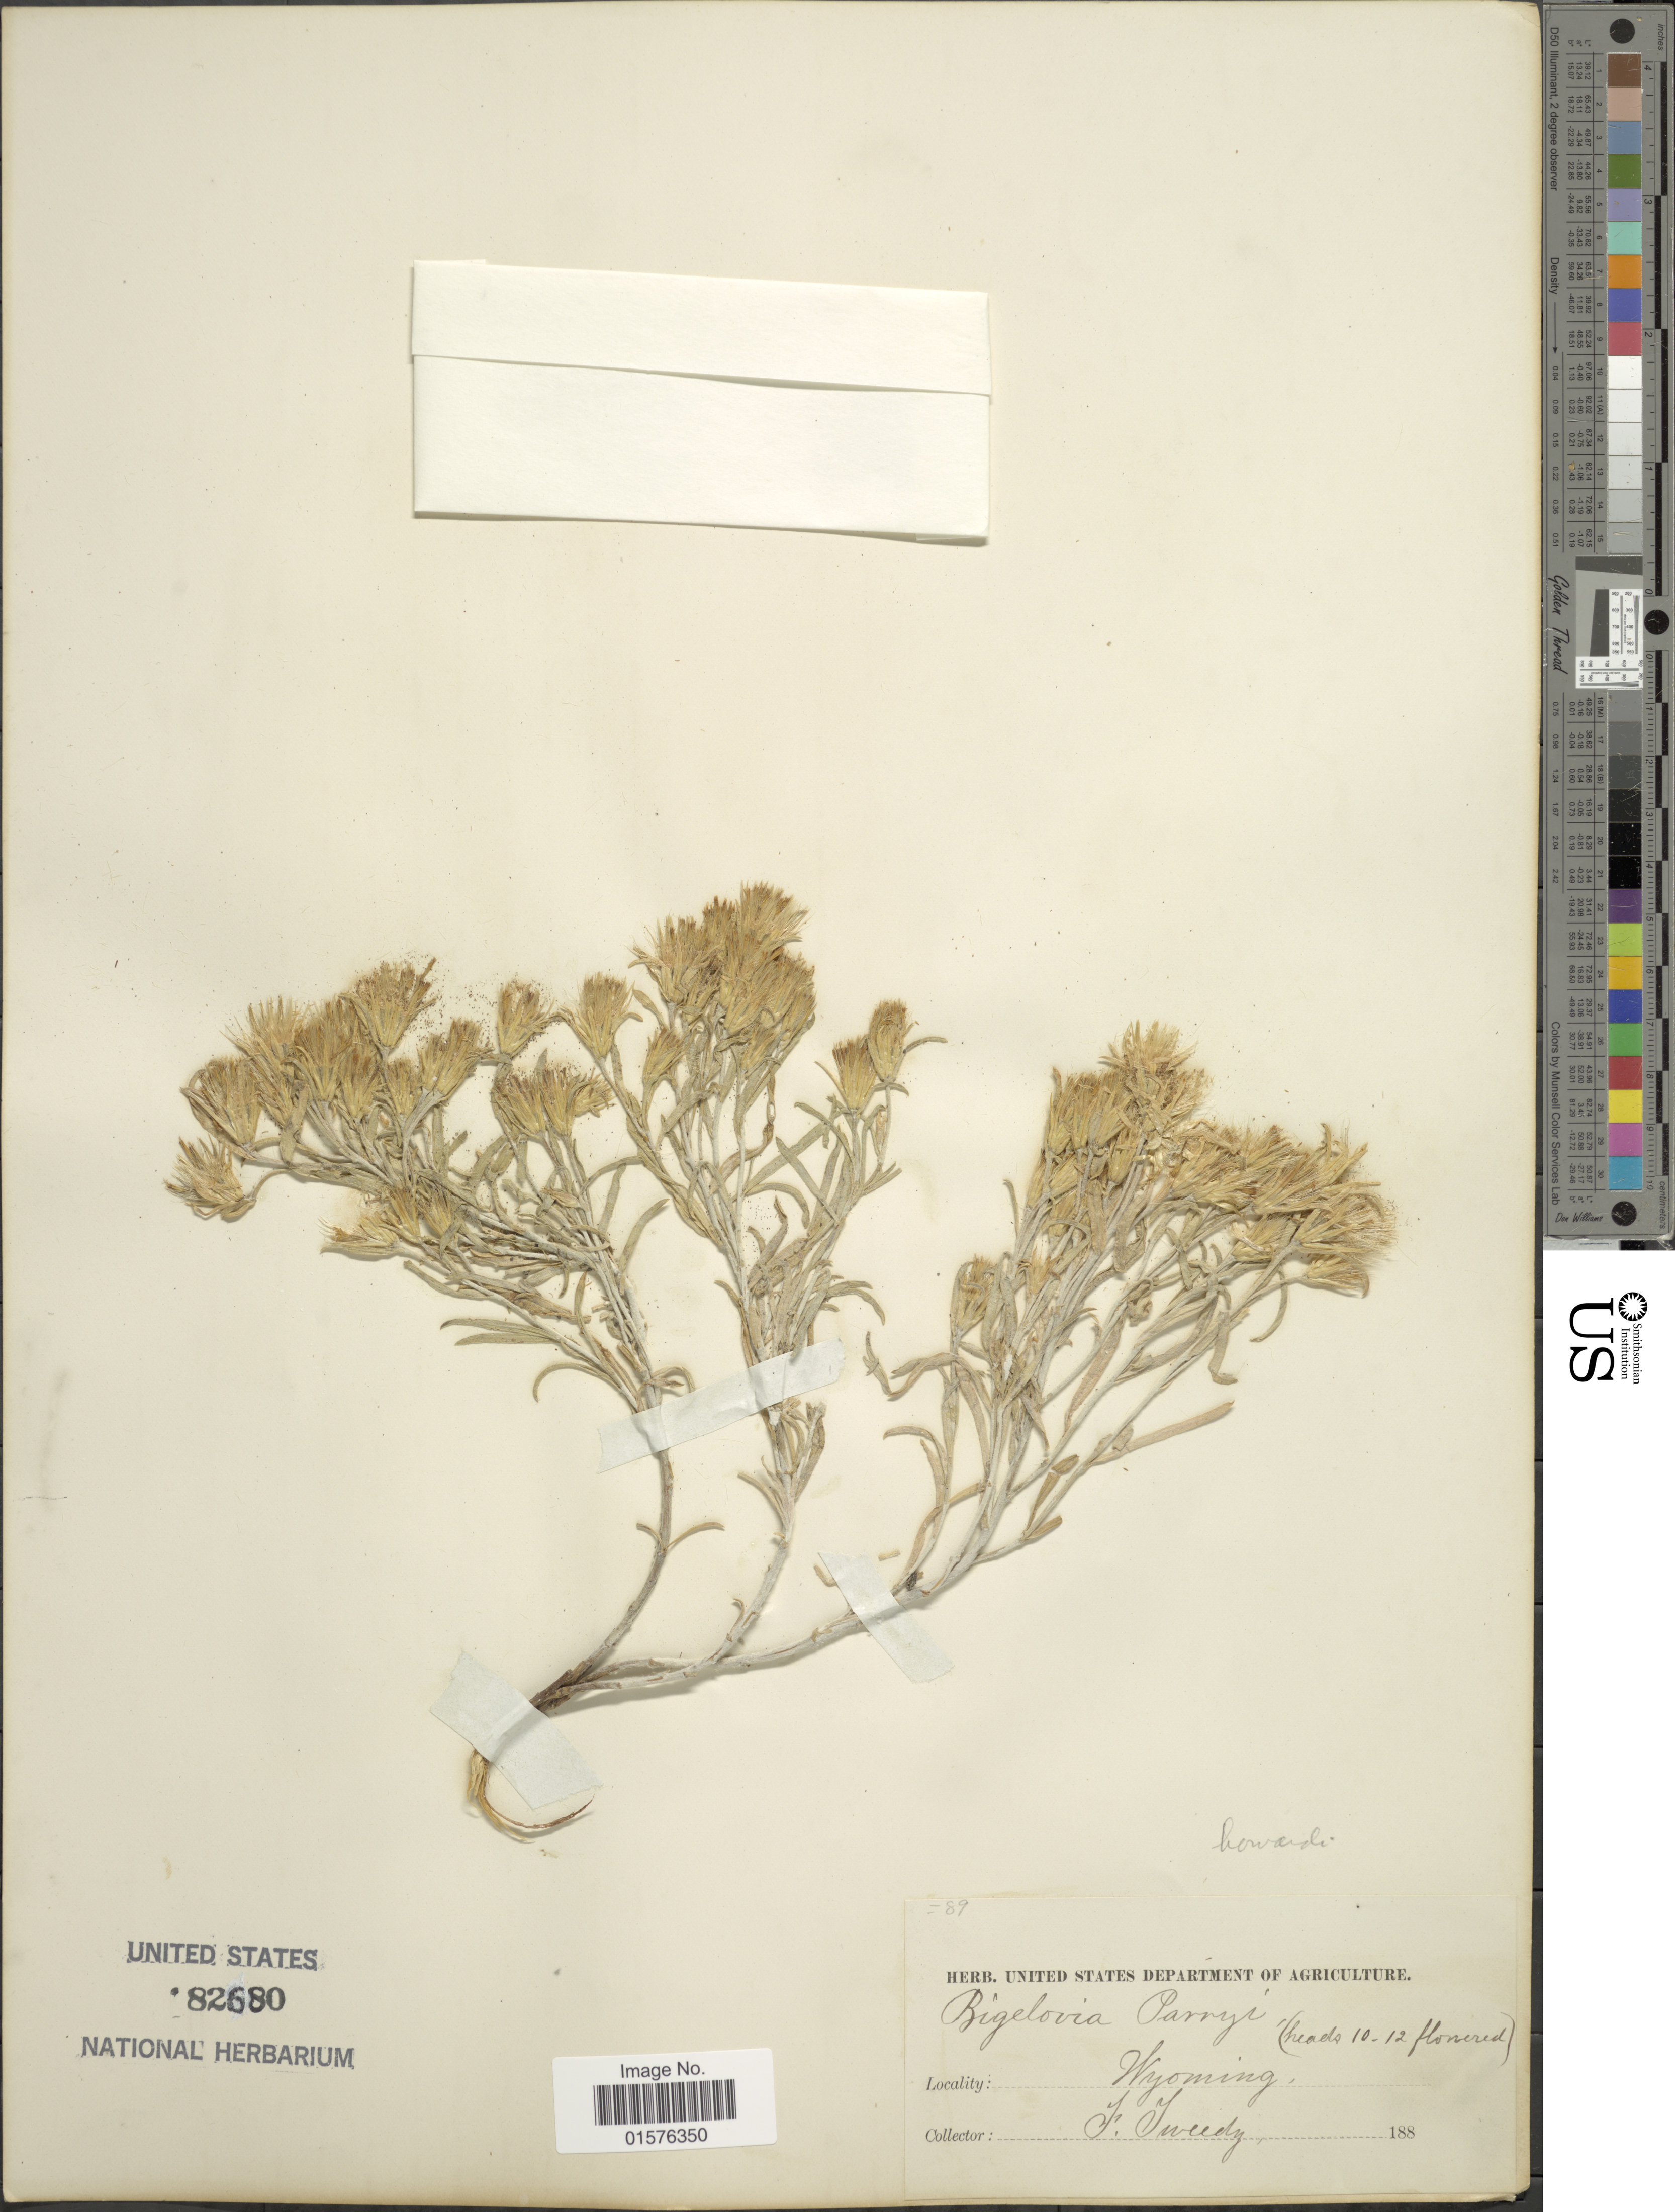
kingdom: Plantae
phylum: Tracheophyta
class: Magnoliopsida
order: Asterales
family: Asteraceae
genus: Ericameria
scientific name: Ericameria parryi var. howardii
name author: (A. Gray) G.L. Nesom & G.I. Baird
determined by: Urbatsch, Lowell E., Curator (LSU), Louisiana State University (UNITED STATES)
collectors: F. Tweedy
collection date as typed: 188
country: United States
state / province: Wyoming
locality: Wyoming.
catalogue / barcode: US 82680